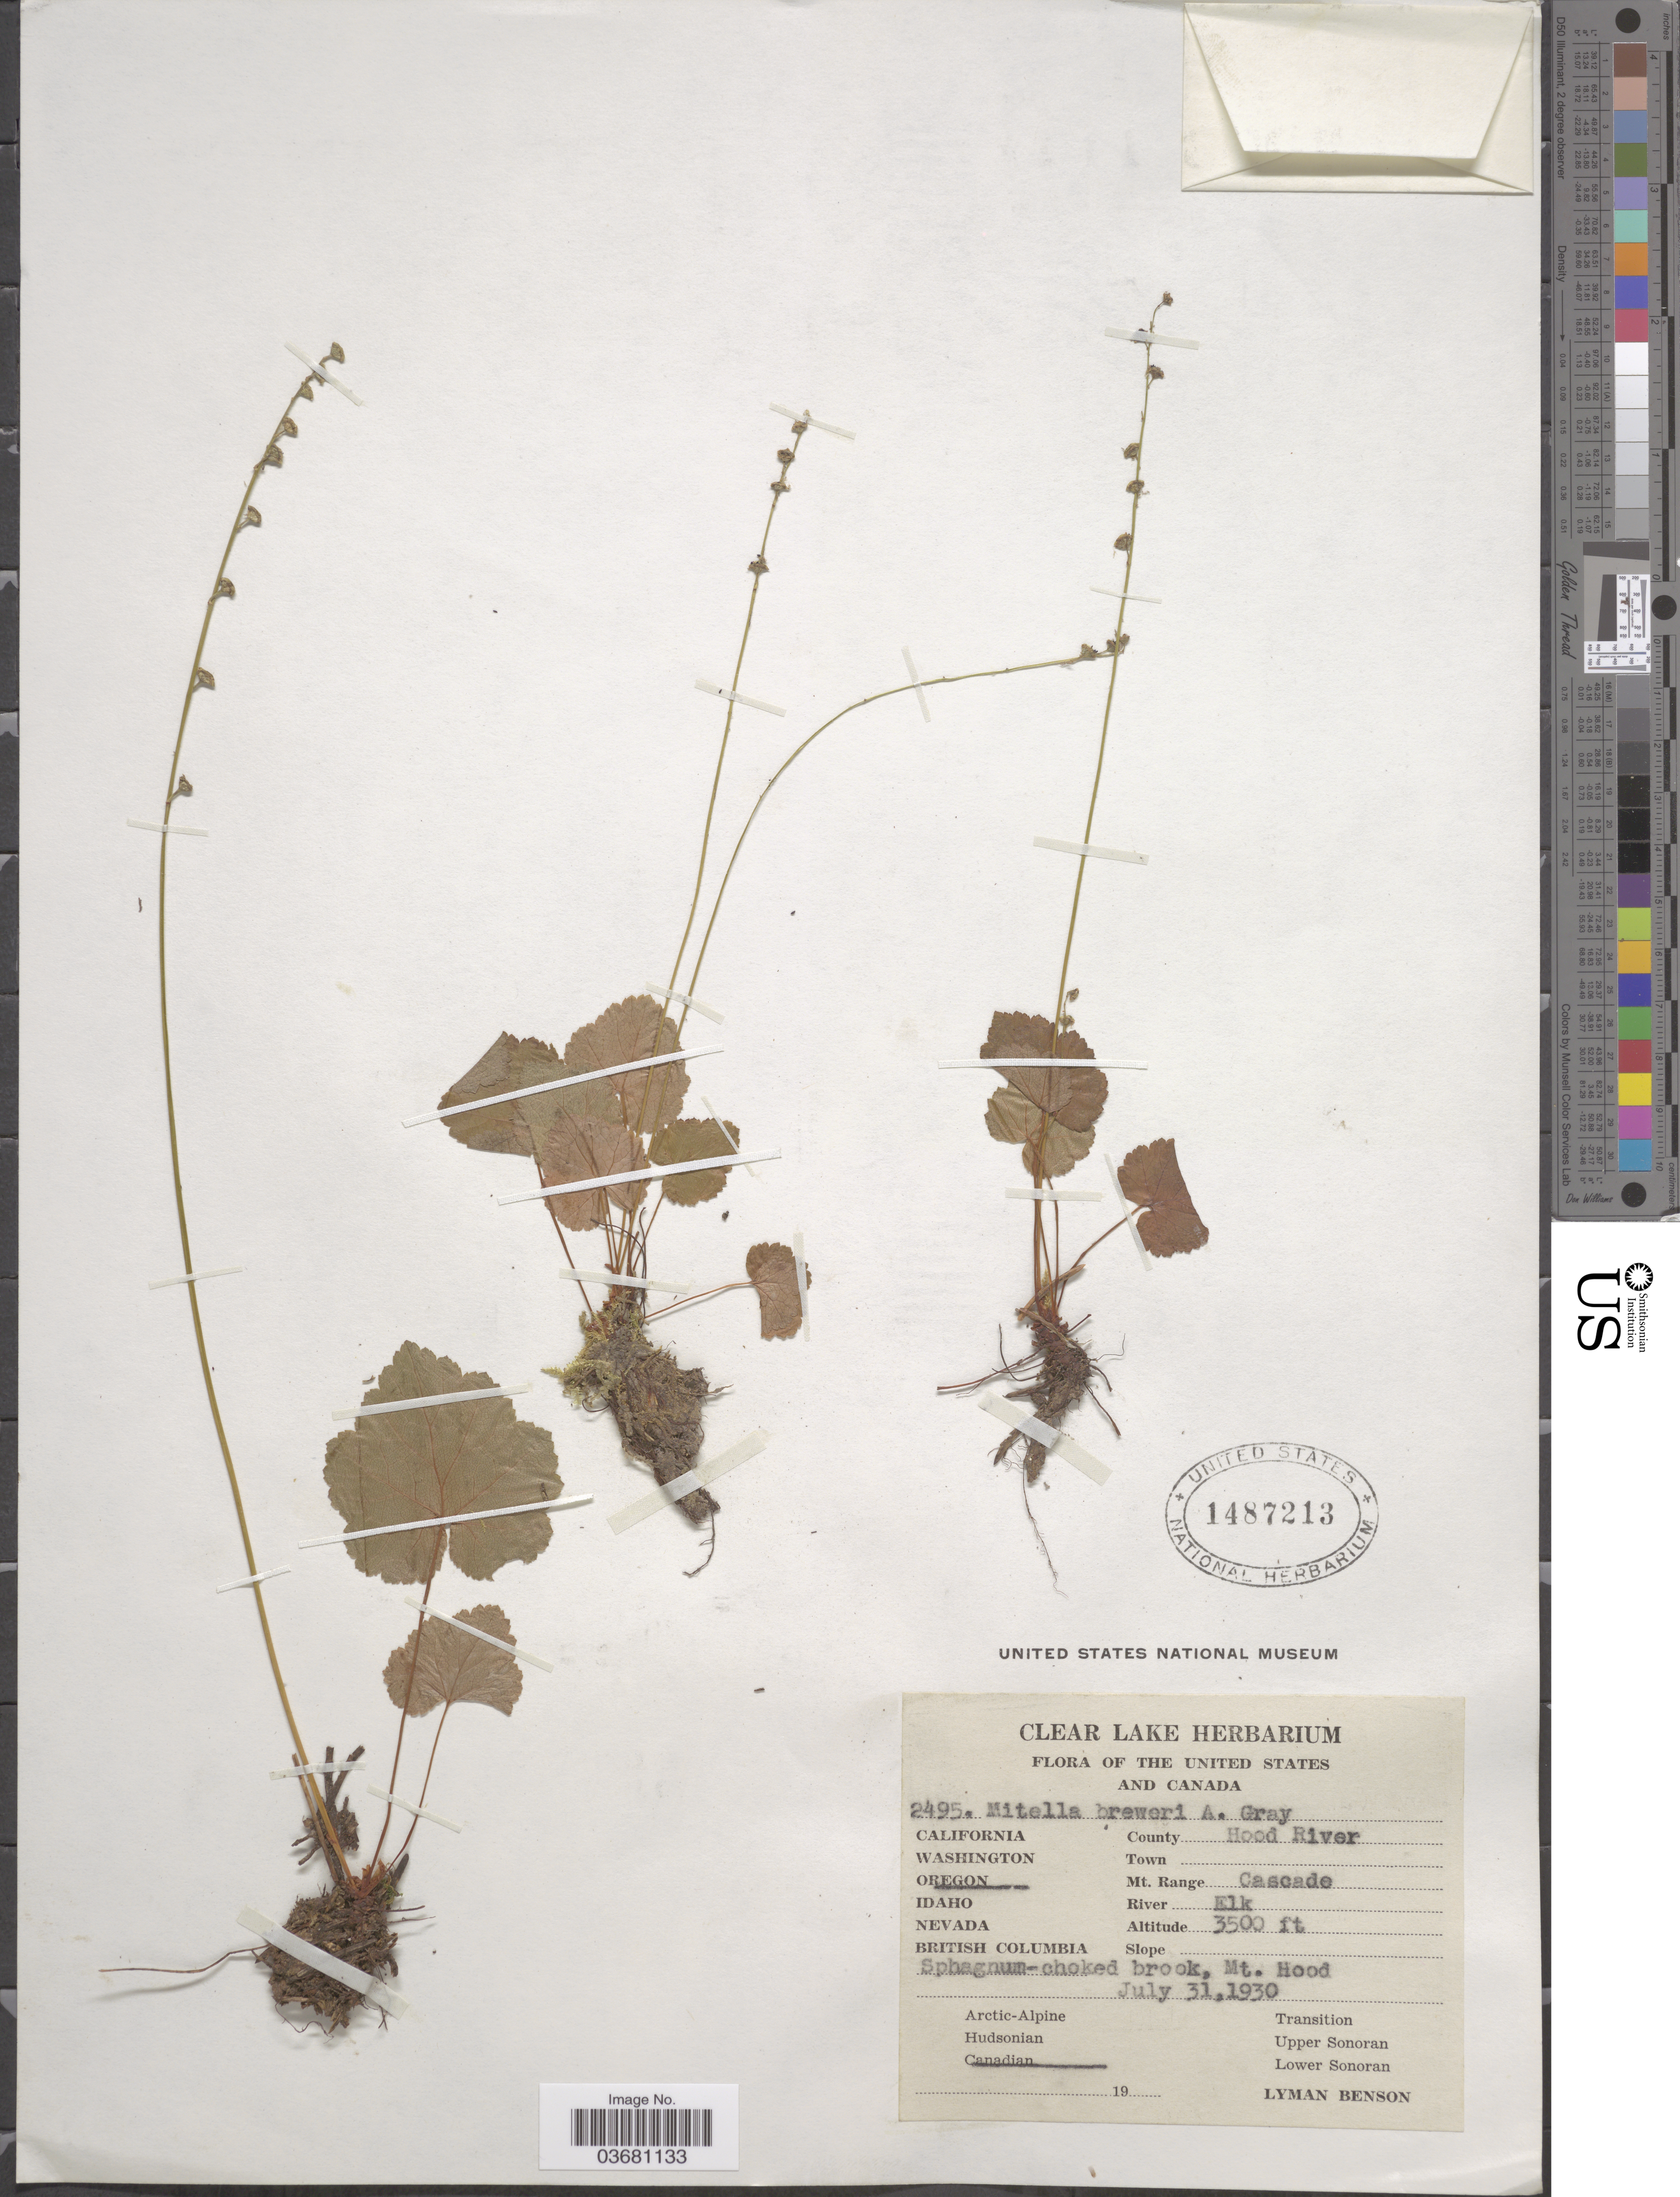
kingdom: Plantae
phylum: Tracheophyta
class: Magnoliopsida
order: Saxifragales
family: Saxifragaceae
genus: Mitella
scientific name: Mitella breweri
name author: A. Gray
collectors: L. D. Benson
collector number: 2495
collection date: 1930-07-31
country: United States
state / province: Oregon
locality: Mt. Range Cascade. Sphagnum-choked brook, Mt. Hood.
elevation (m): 1067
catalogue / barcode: US 1487213